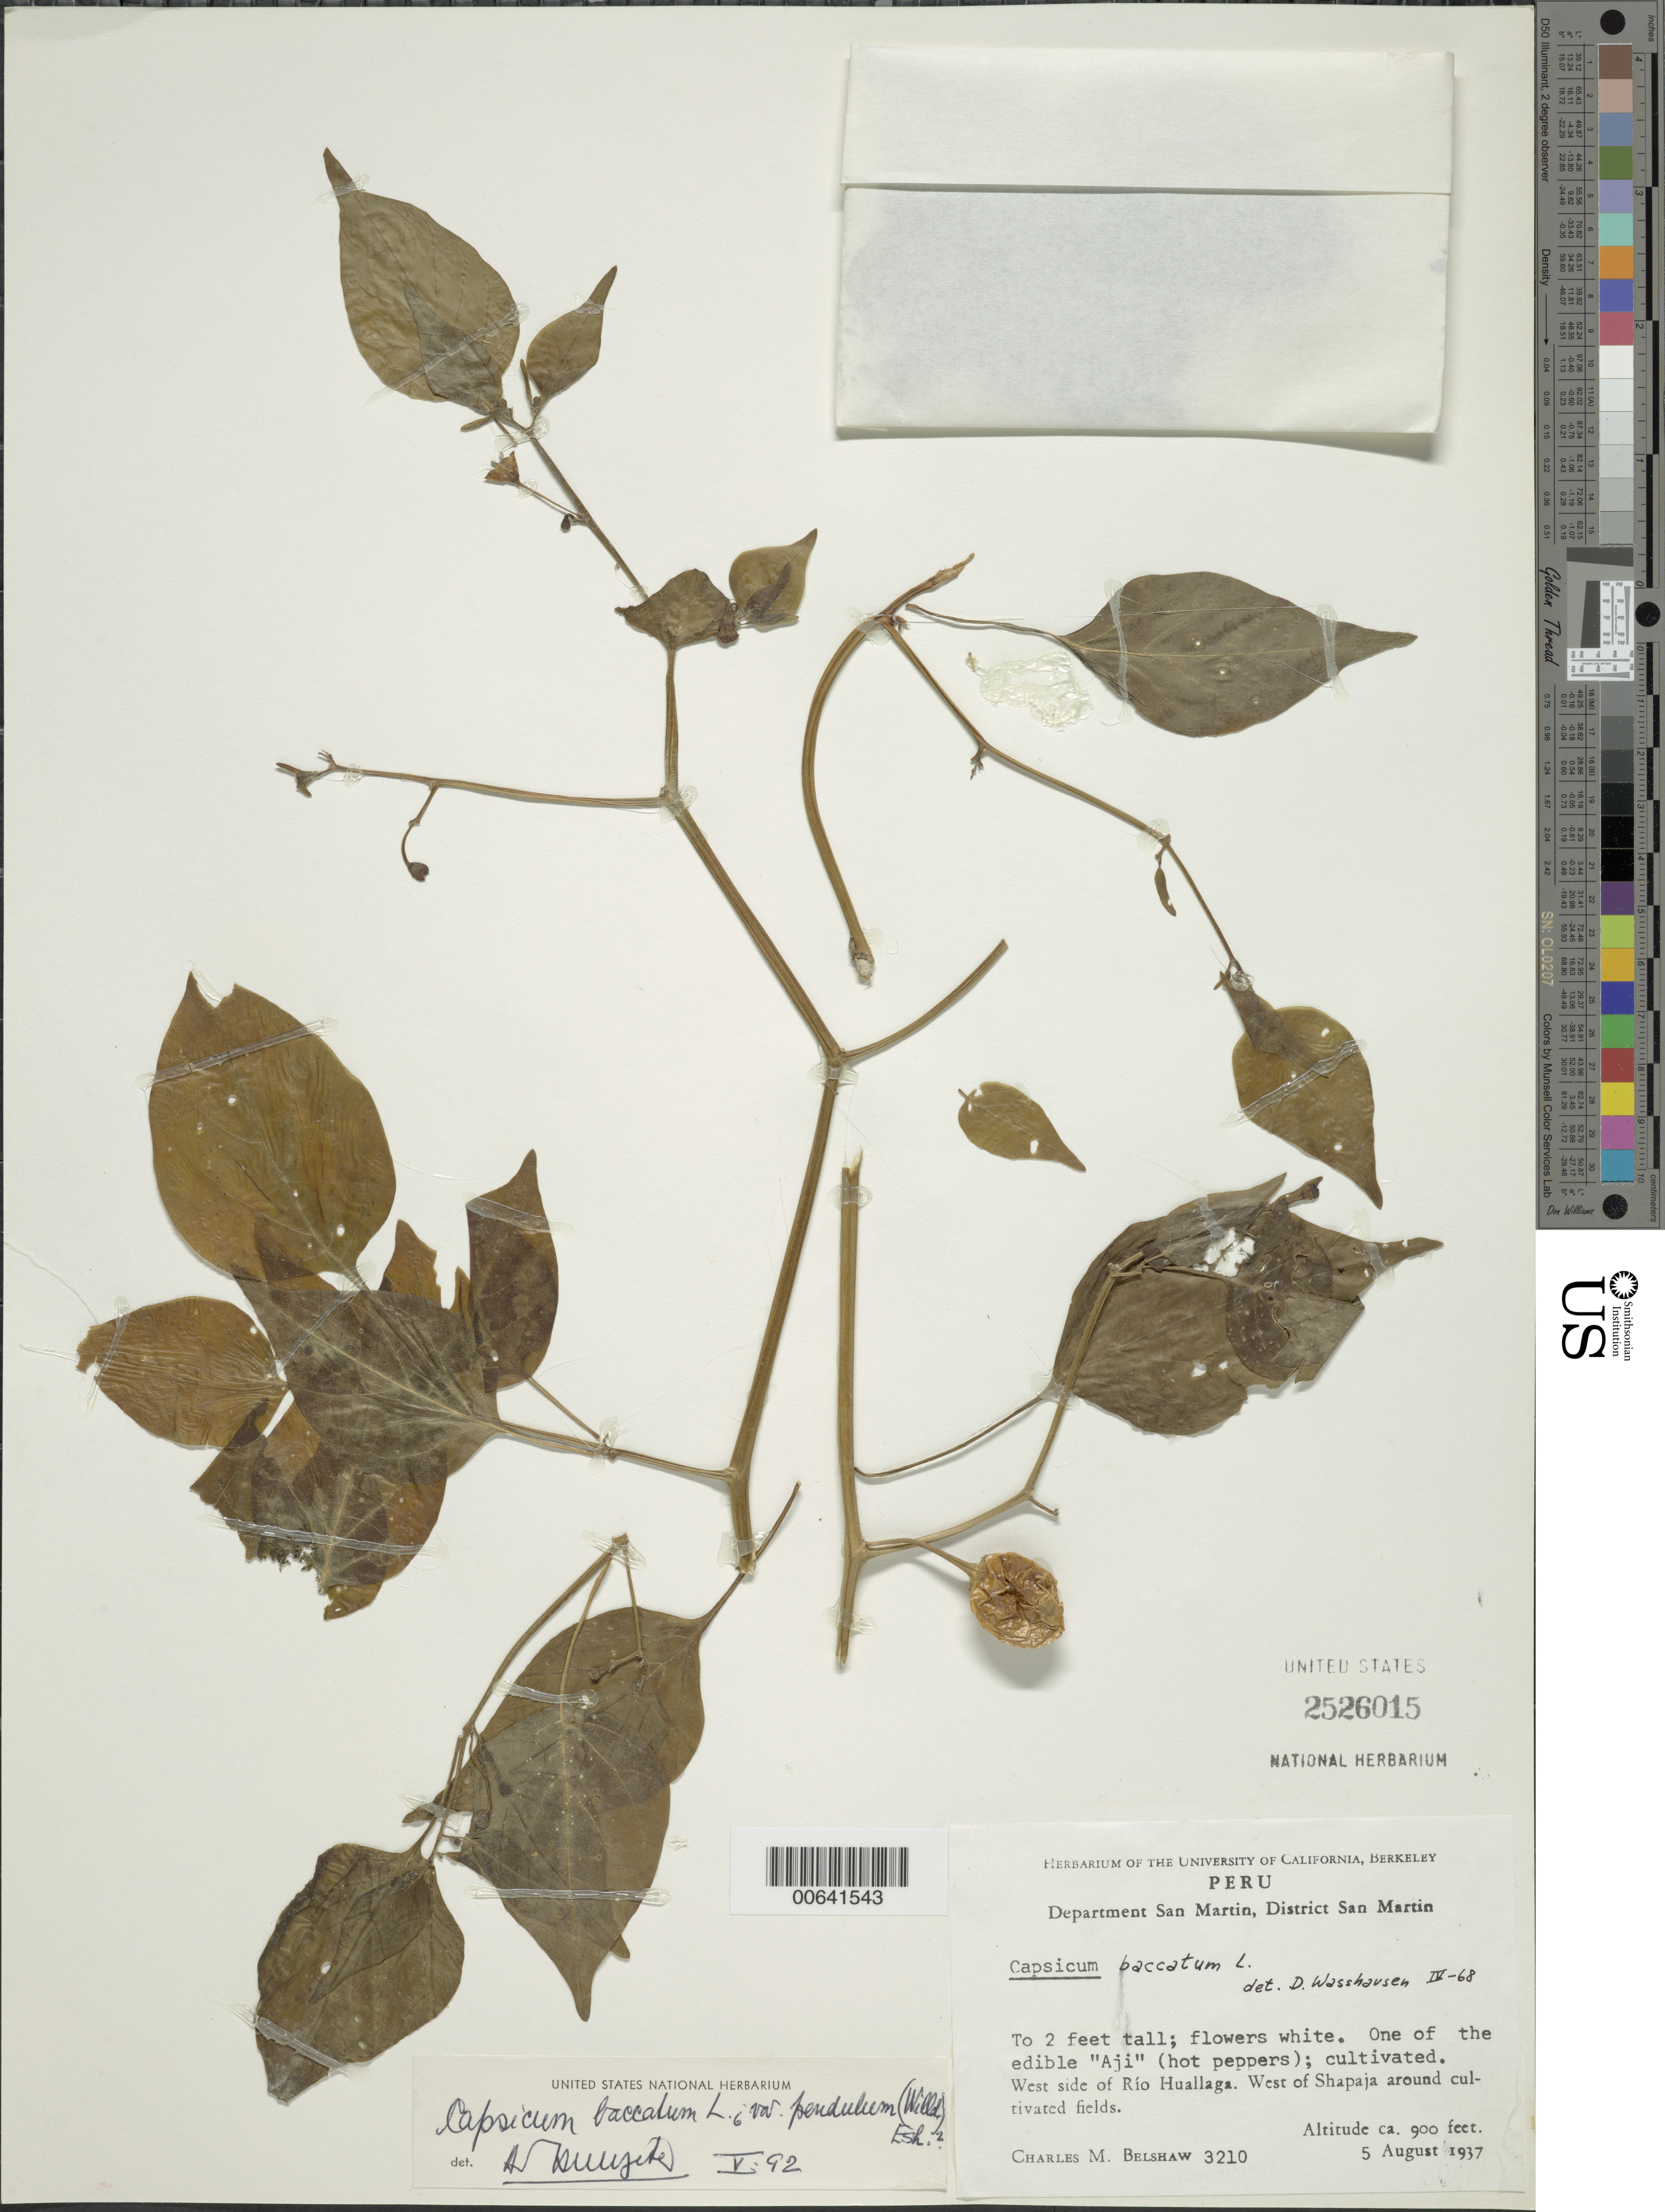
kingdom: Plantae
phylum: Tracheophyta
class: Magnoliopsida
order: Solanales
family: Solanaceae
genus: Capsicum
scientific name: Capsicum baccatum var. pendulum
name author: L.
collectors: C. Shaw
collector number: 3210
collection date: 1937-08-05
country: Peru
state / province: San Martín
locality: Department San Martin, District San Martin, West side of Río Huallaga, West of Shapaja around cultivated fields.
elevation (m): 274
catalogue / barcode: US 2526015